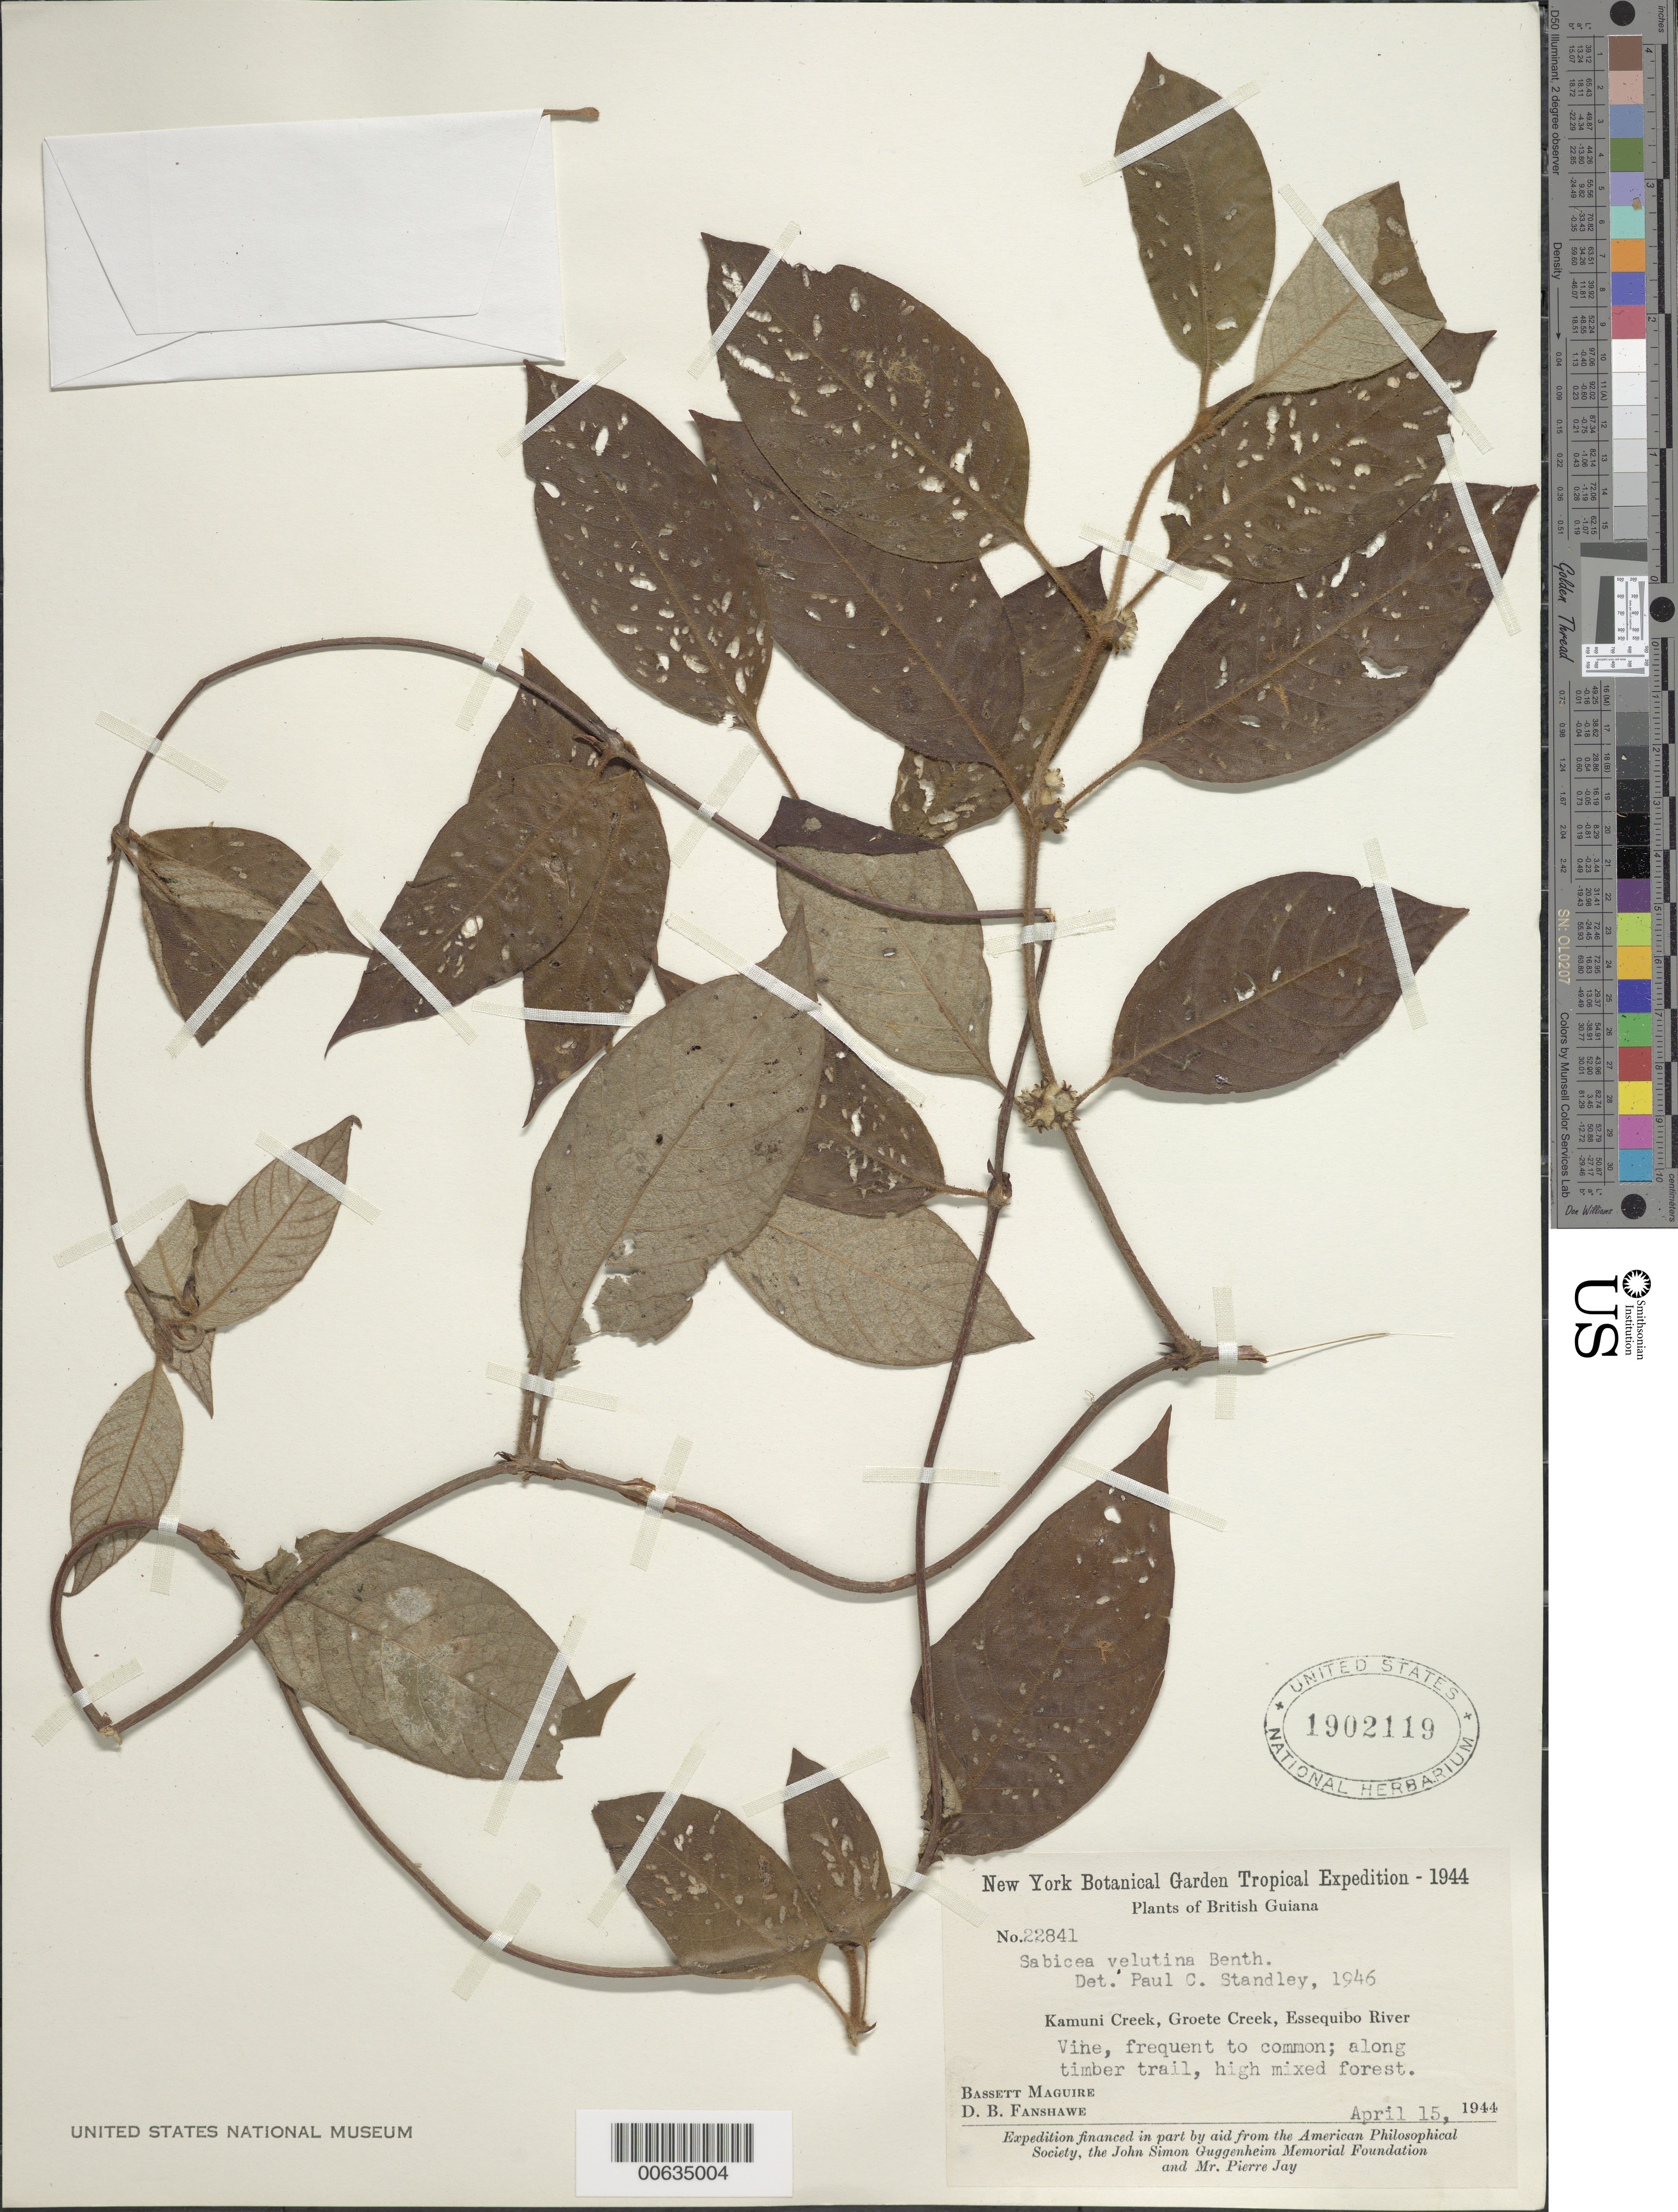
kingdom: Plantae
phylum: Tracheophyta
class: Magnoliopsida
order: Gentianales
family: Rubiaceae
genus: Sabicea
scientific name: Sabicea velutina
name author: Benth.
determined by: Standley, Paul C.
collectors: B. Maguire & D. B. Fanshawe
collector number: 22841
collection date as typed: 15-Apr-44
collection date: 1944-04-15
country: Guyana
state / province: Essequibo Isl-W. Demerara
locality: Kamuni Creek, Groete Creek, Essequibo River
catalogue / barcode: US 1902119